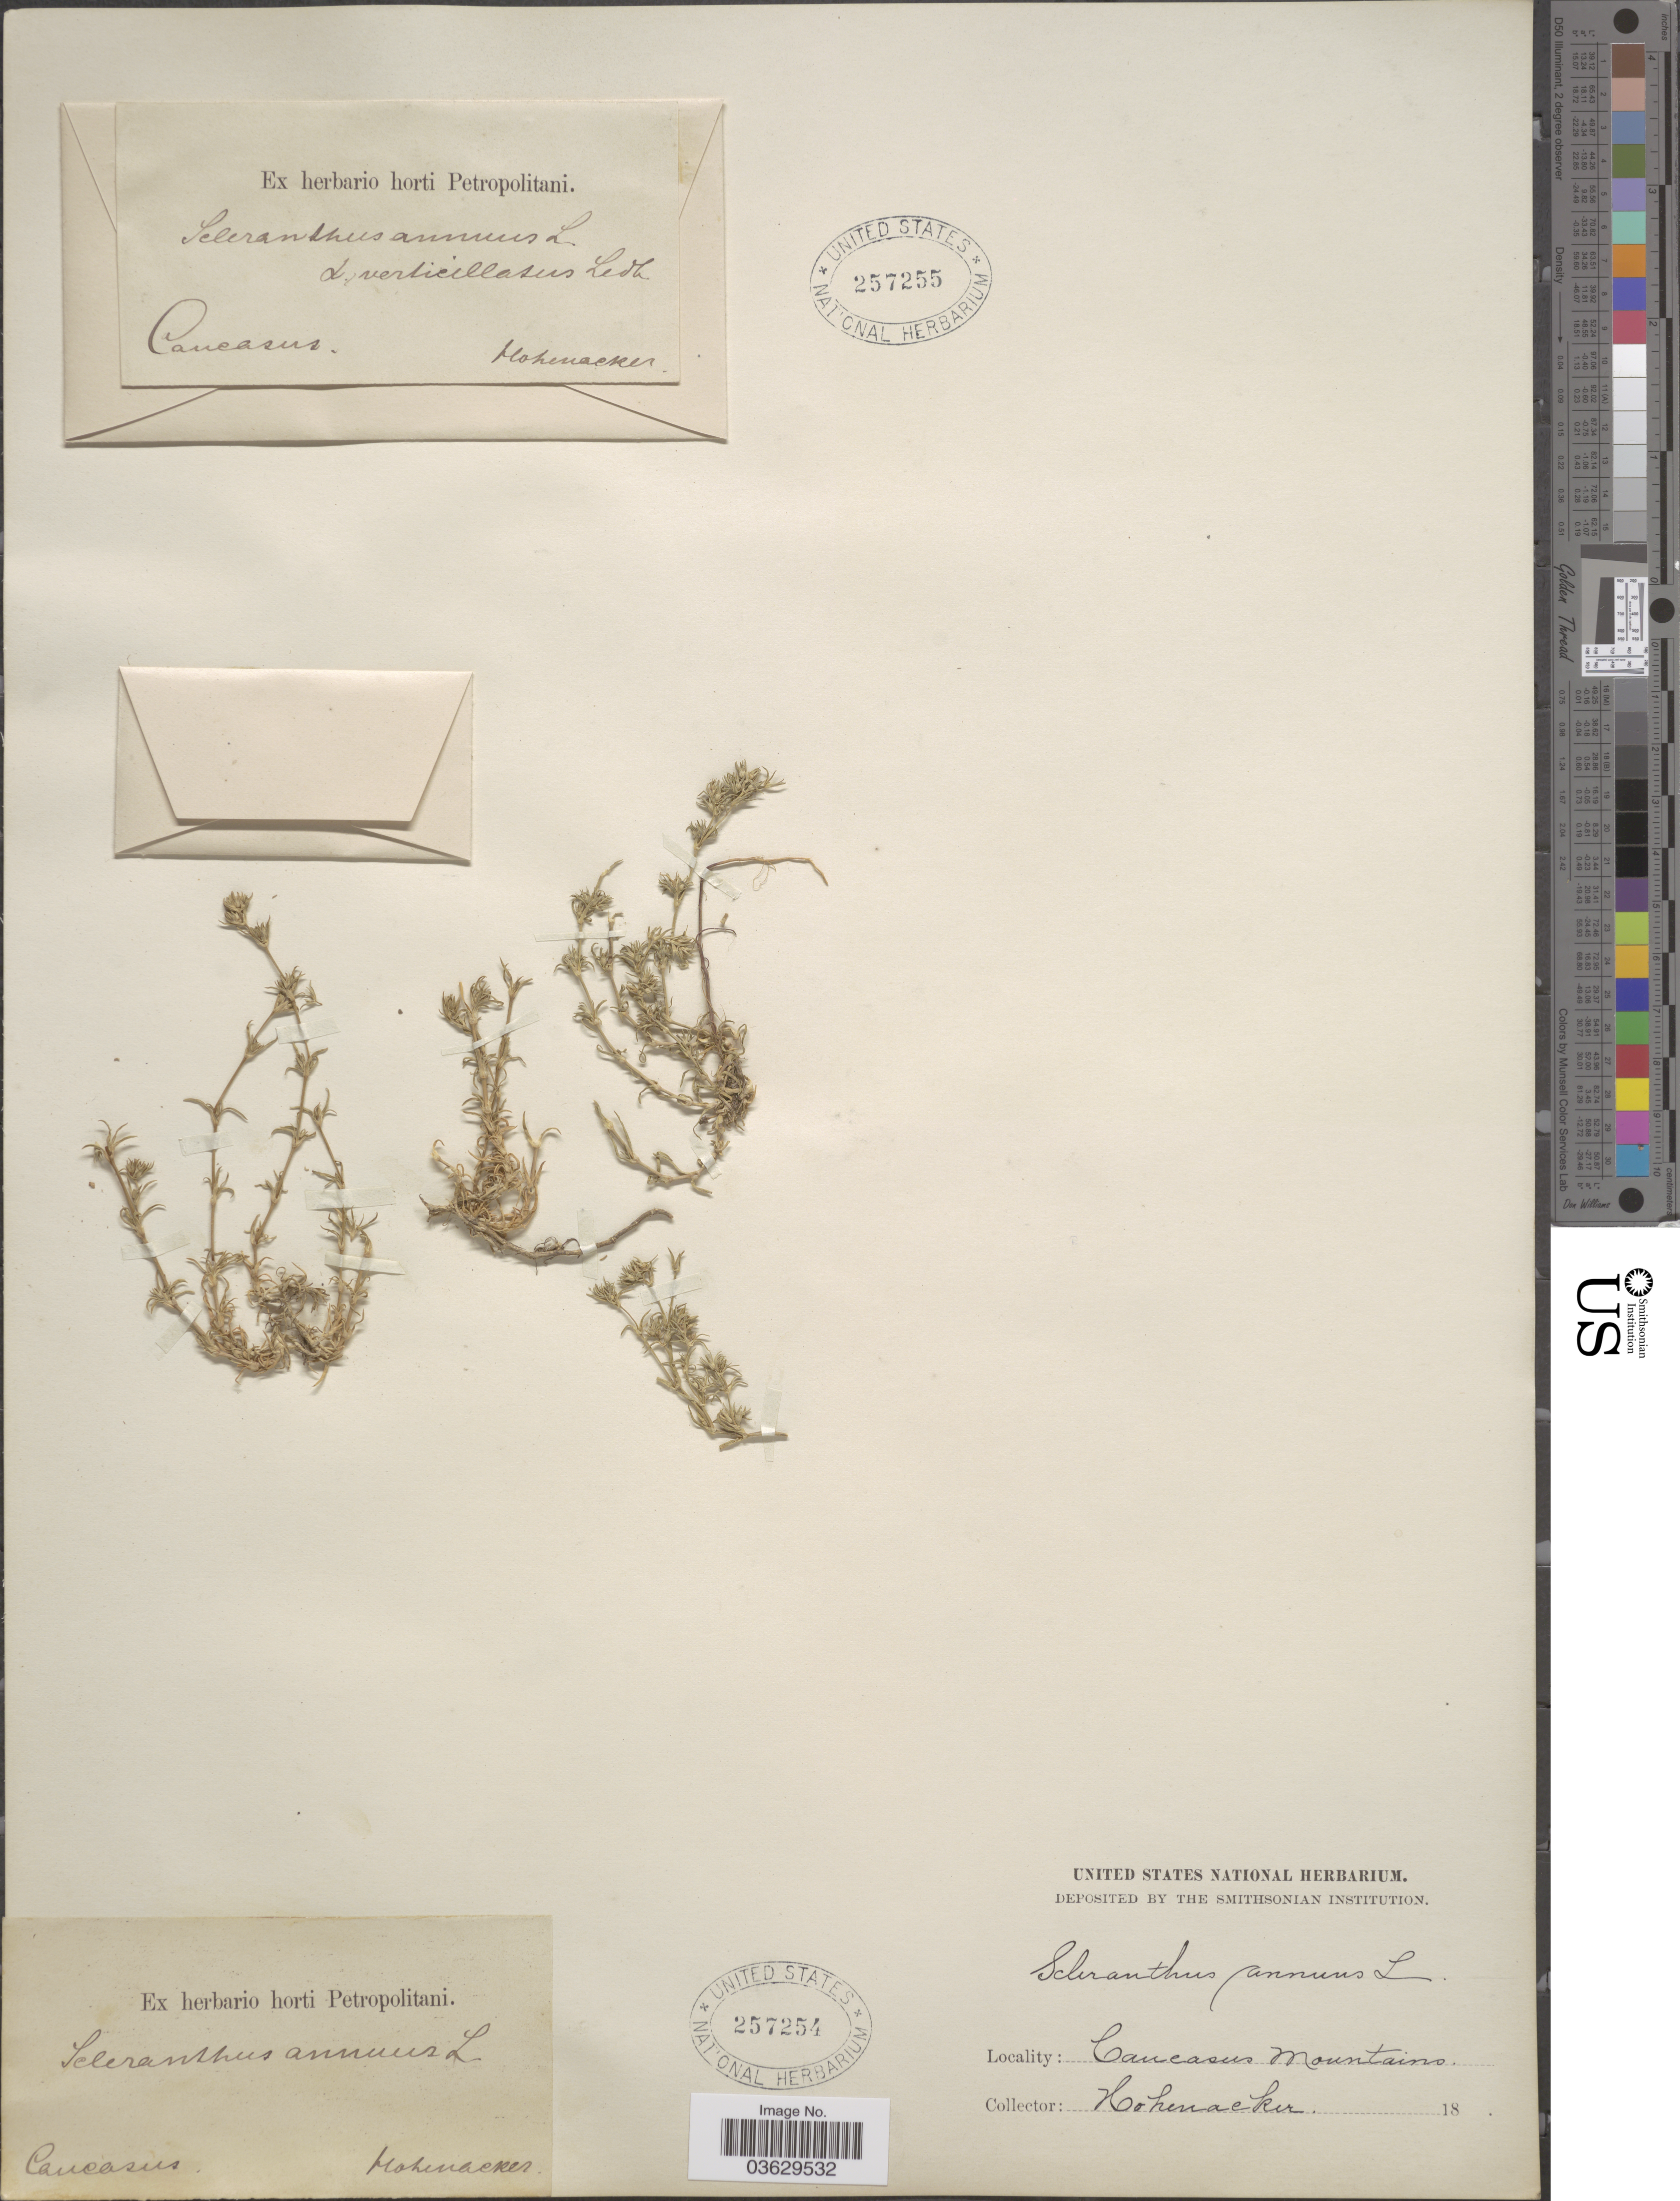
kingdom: Plantae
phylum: Tracheophyta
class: Magnoliopsida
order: Caryophyllales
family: Caryophyllaceae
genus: Scleranthus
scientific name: Scleranthus annuus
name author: L.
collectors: Hohenacker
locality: Caucasus.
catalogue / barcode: US 257255